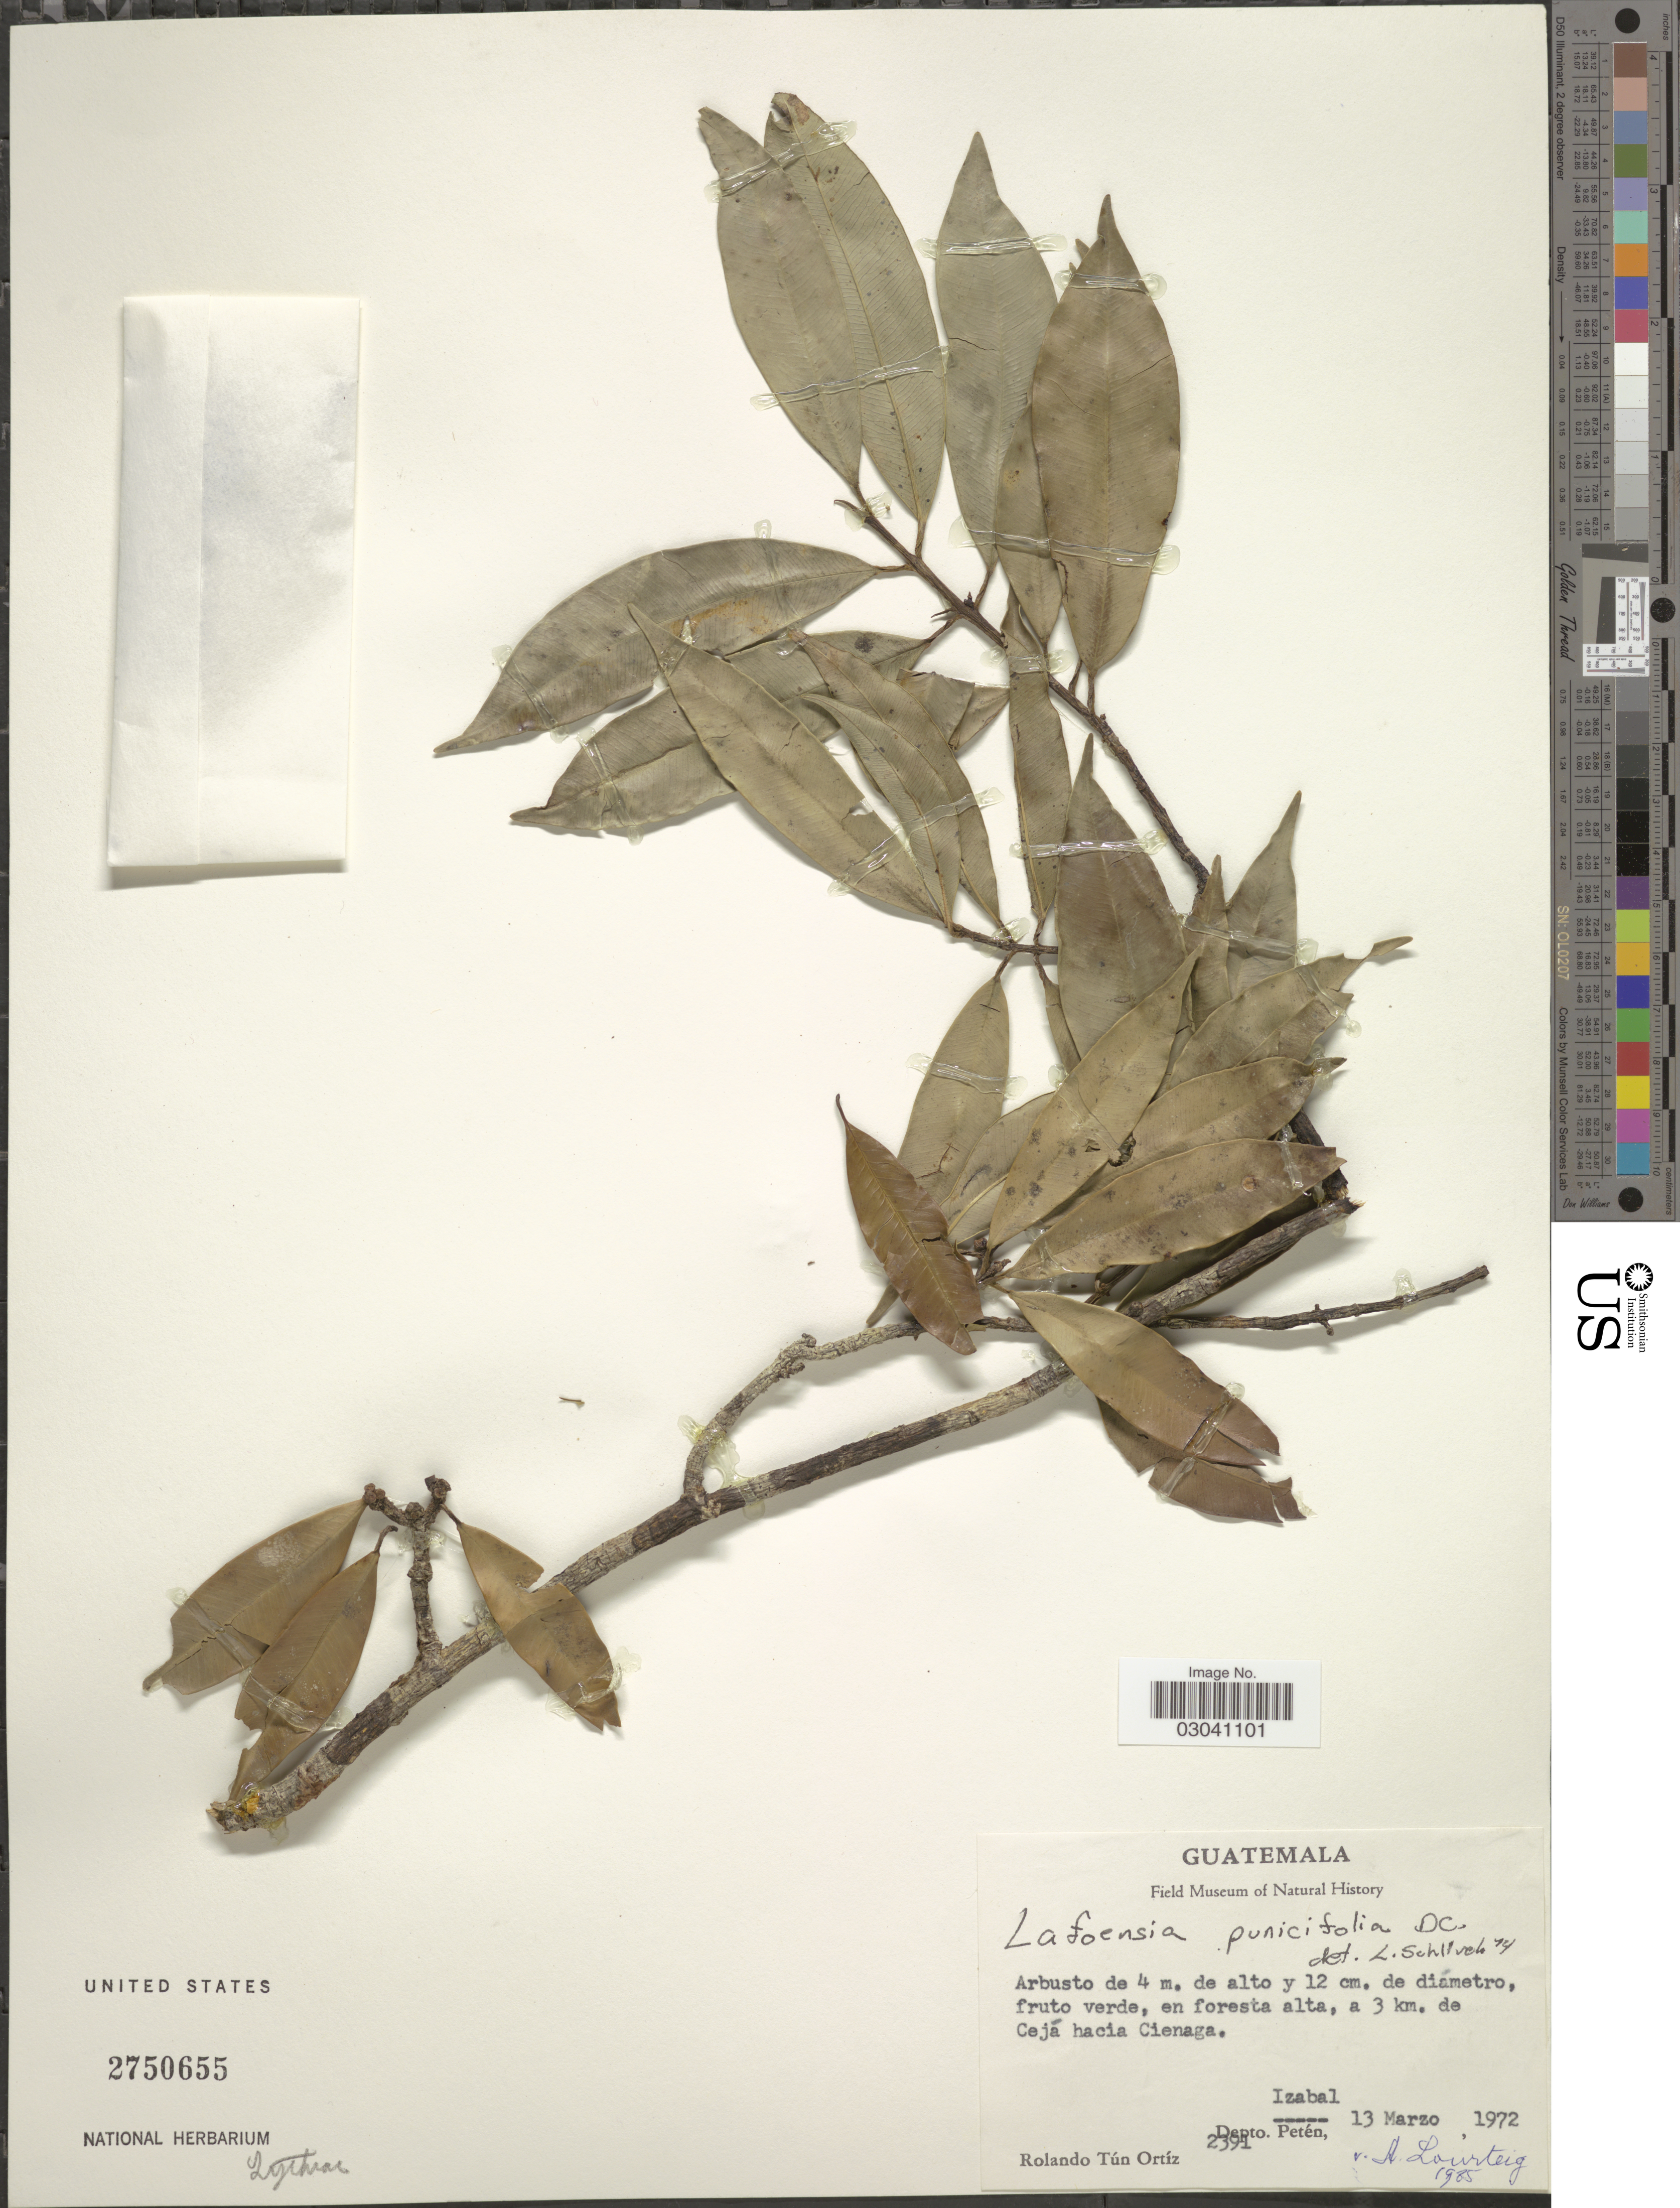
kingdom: Plantae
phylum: Tracheophyta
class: Magnoliopsida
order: Myrtales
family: Lythraceae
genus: Lafoensia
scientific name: Lafoensia punicifolia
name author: DC.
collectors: R. Tún Ortíz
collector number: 2391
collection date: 1972-03-13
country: Guatemala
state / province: El Petén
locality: A 3 km. de Ceja hacia Cienaga. Izabal, Depto. Petén.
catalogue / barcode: US 2750655